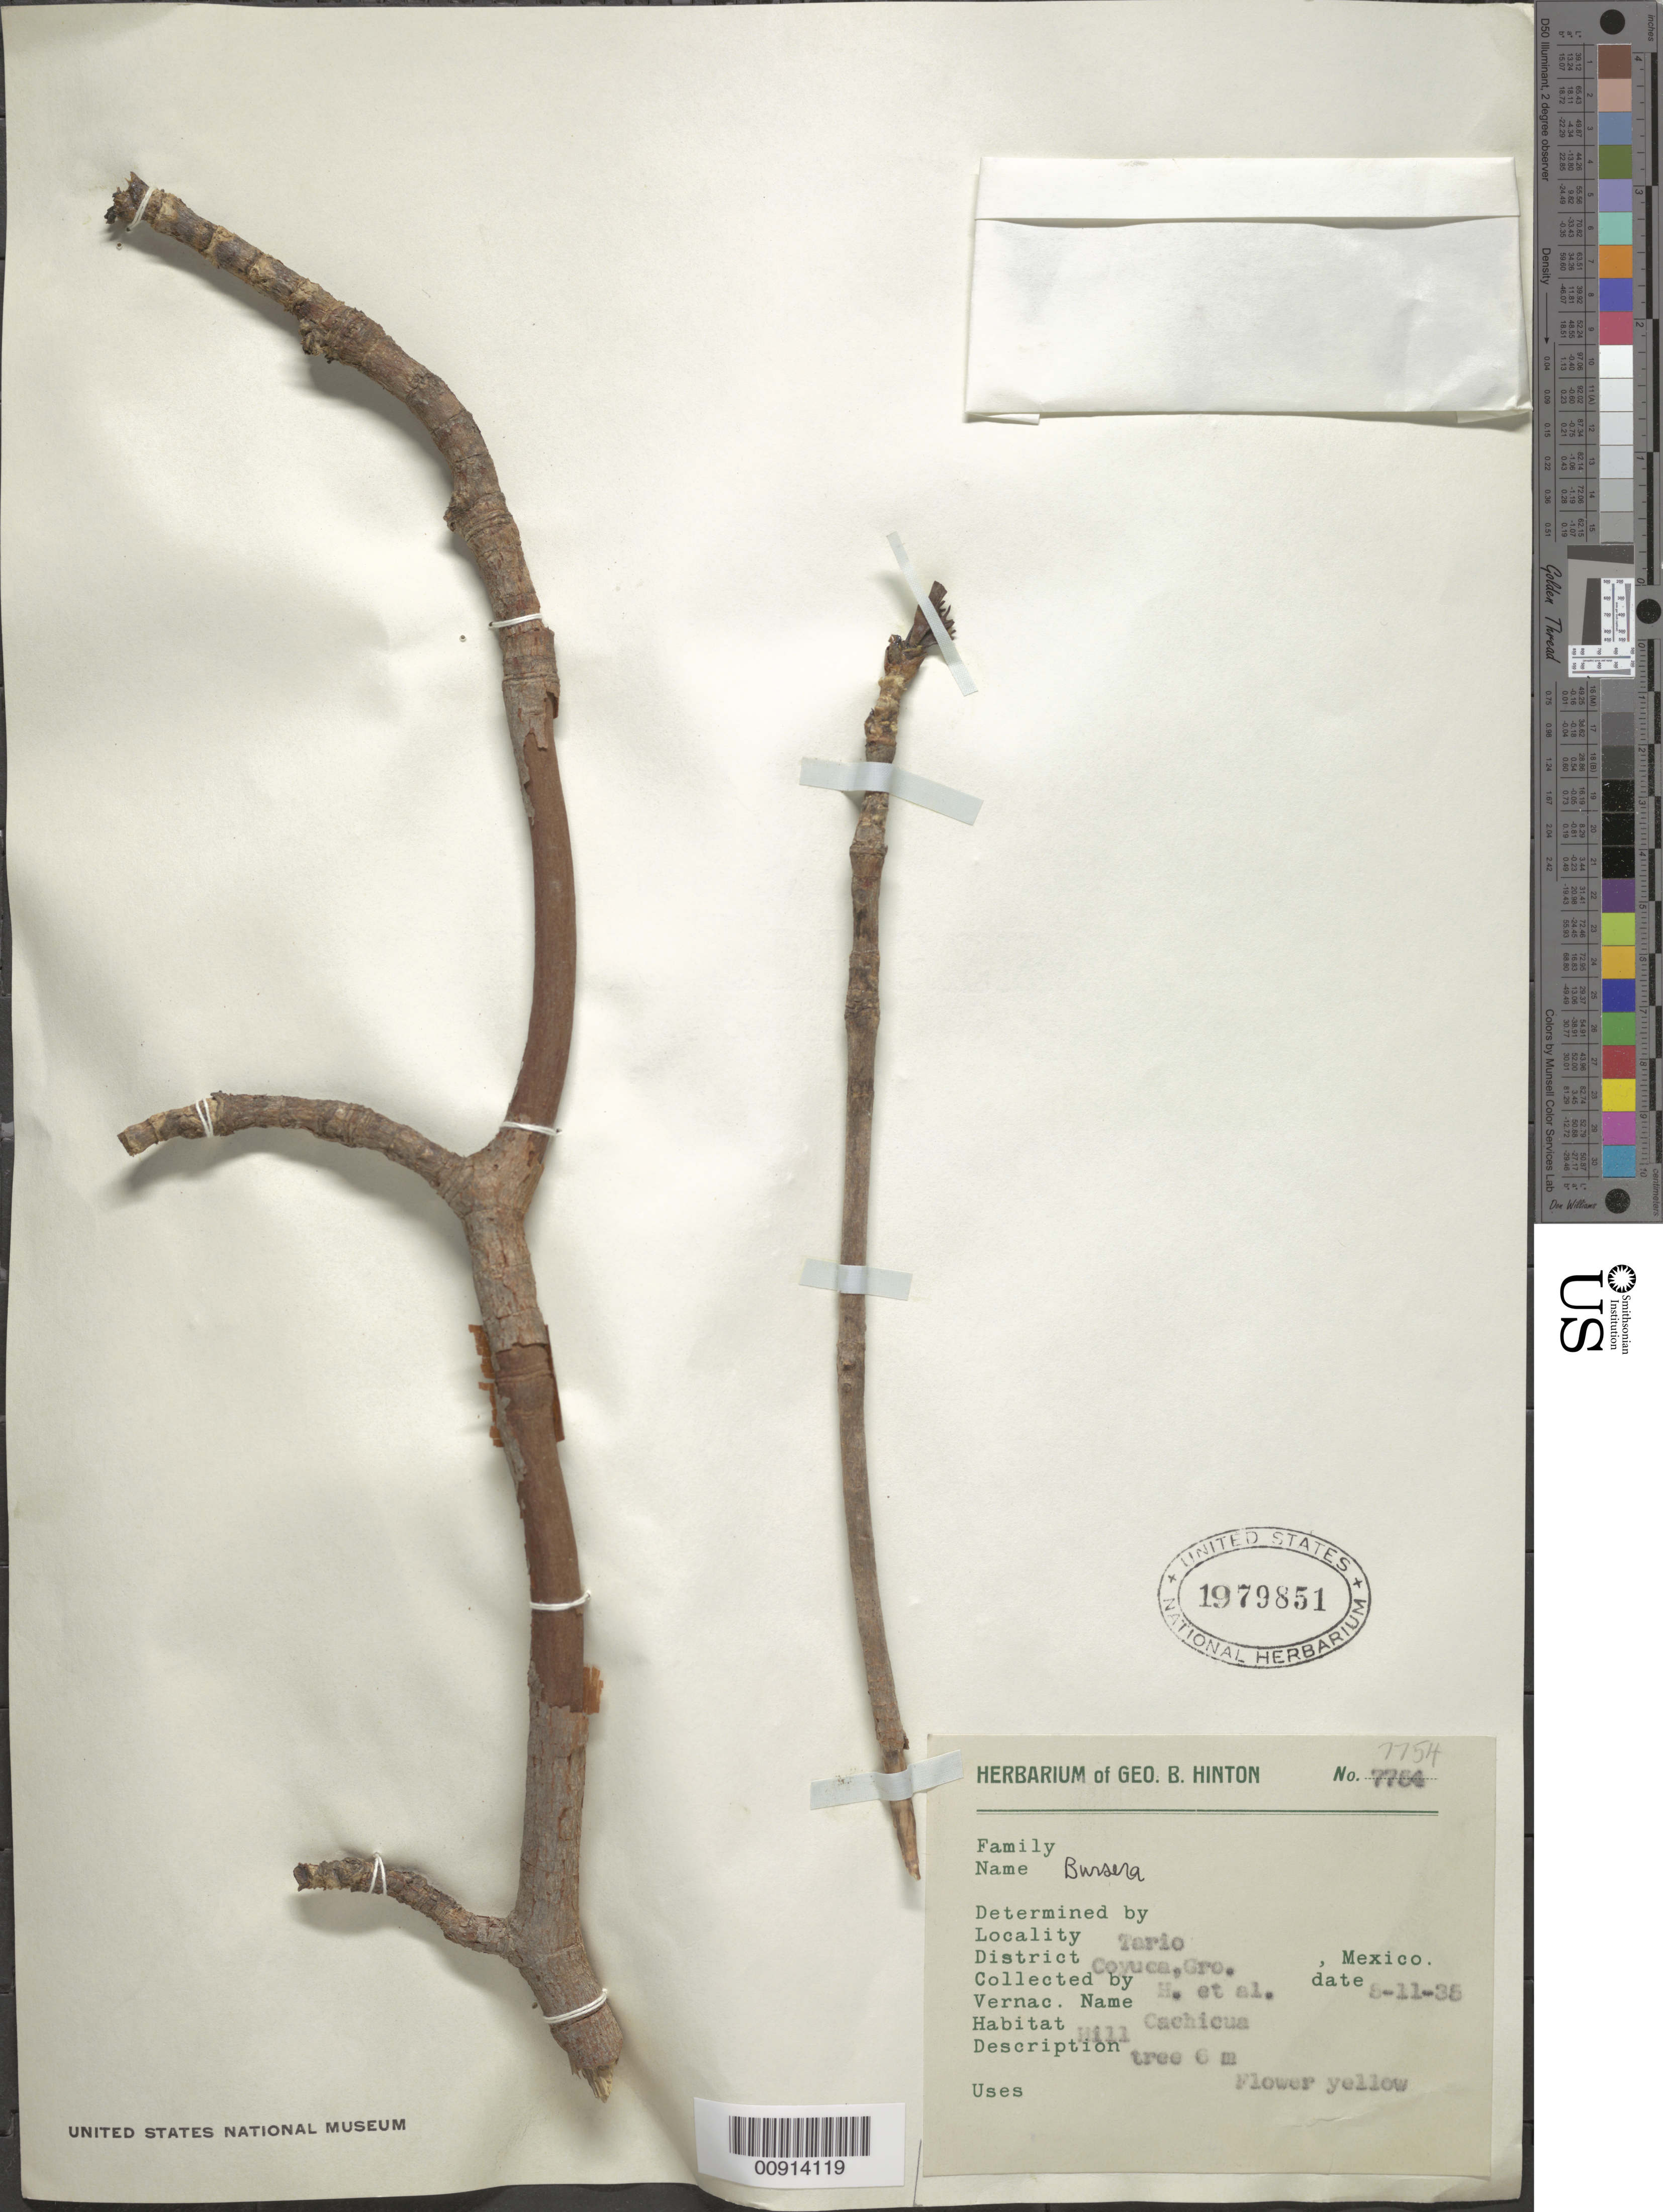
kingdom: Plantae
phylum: Tracheophyta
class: Magnoliopsida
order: Sapindales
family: Burseraceae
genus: Bursera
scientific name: Bursera sp.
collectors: G. B. Hinton & et al.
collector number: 7754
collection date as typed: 11 May 1935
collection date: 1935-05-11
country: Mexico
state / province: Guerrero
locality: Tario, District Coyuca, Guerrero.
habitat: Hill.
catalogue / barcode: US 1979851